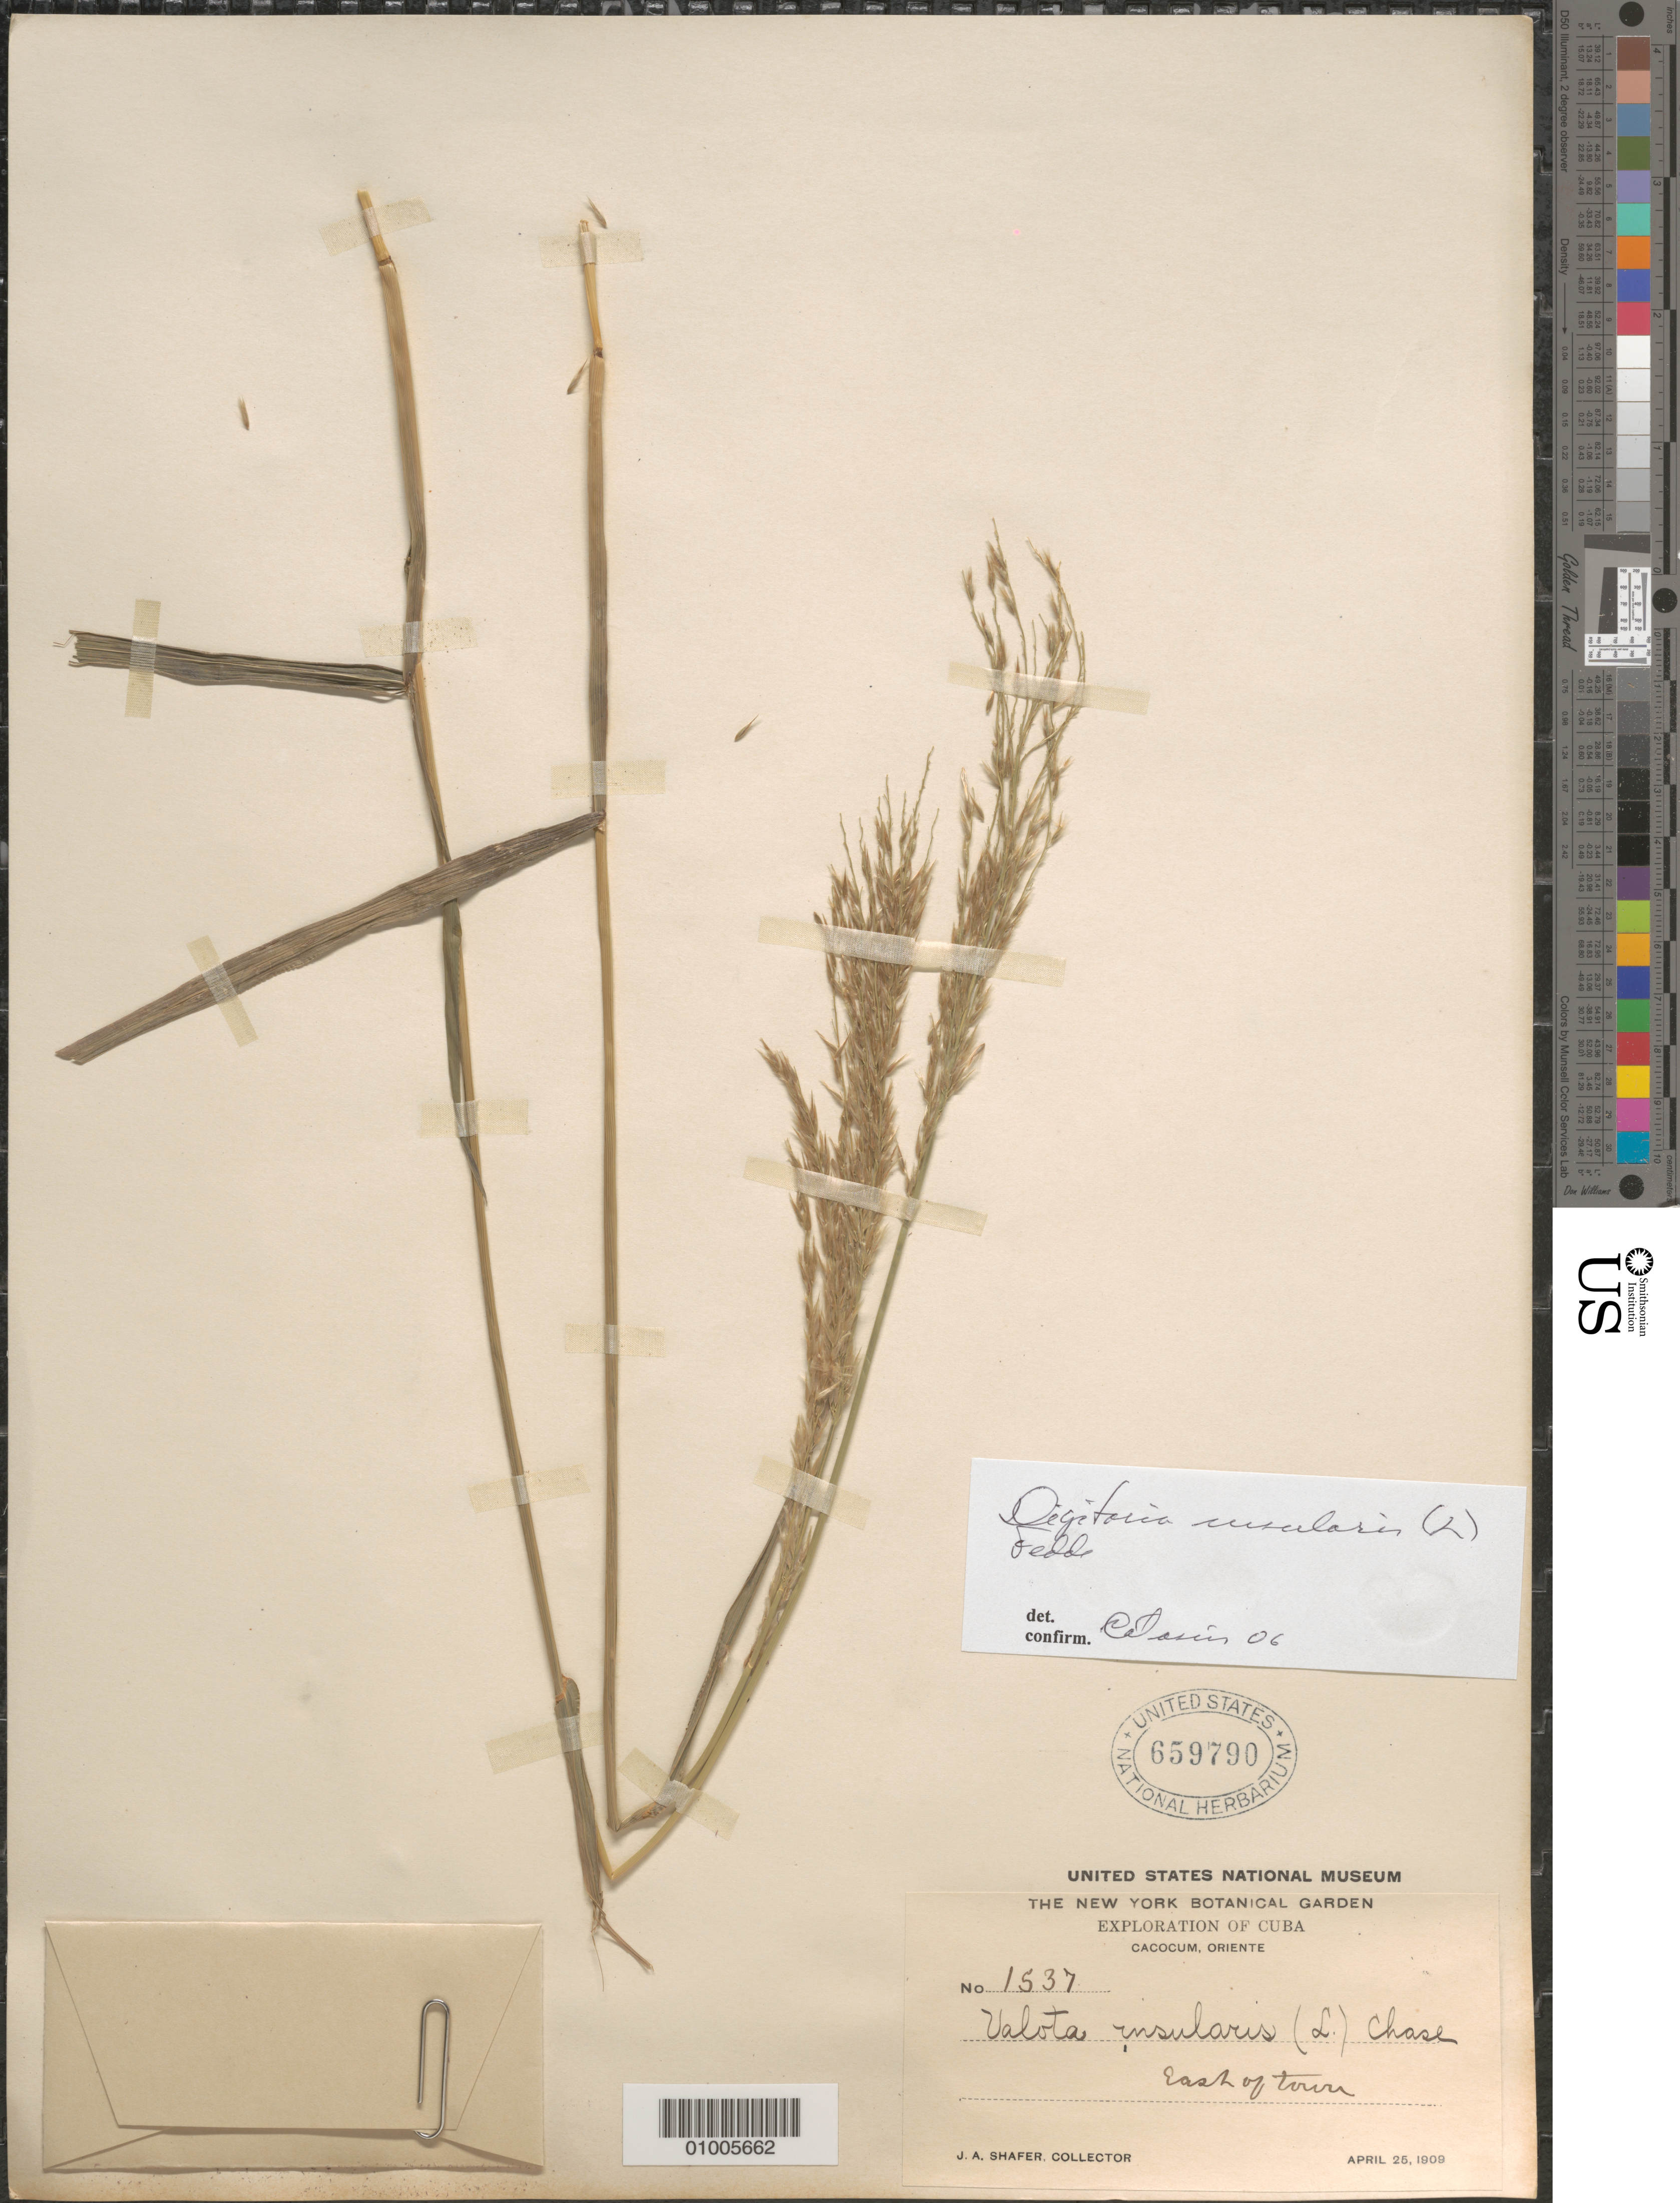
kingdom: Plantae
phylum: Tracheophyta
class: Liliopsida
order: Poales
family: Poaceae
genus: Digitaria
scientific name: Digitaria insularis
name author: (L.) Mez ex Ekman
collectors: J. A. Shafer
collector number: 1537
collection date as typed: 25 Apr 1909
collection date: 1909-04-25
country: Cuba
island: Cuba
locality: Oriente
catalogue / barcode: US 659790